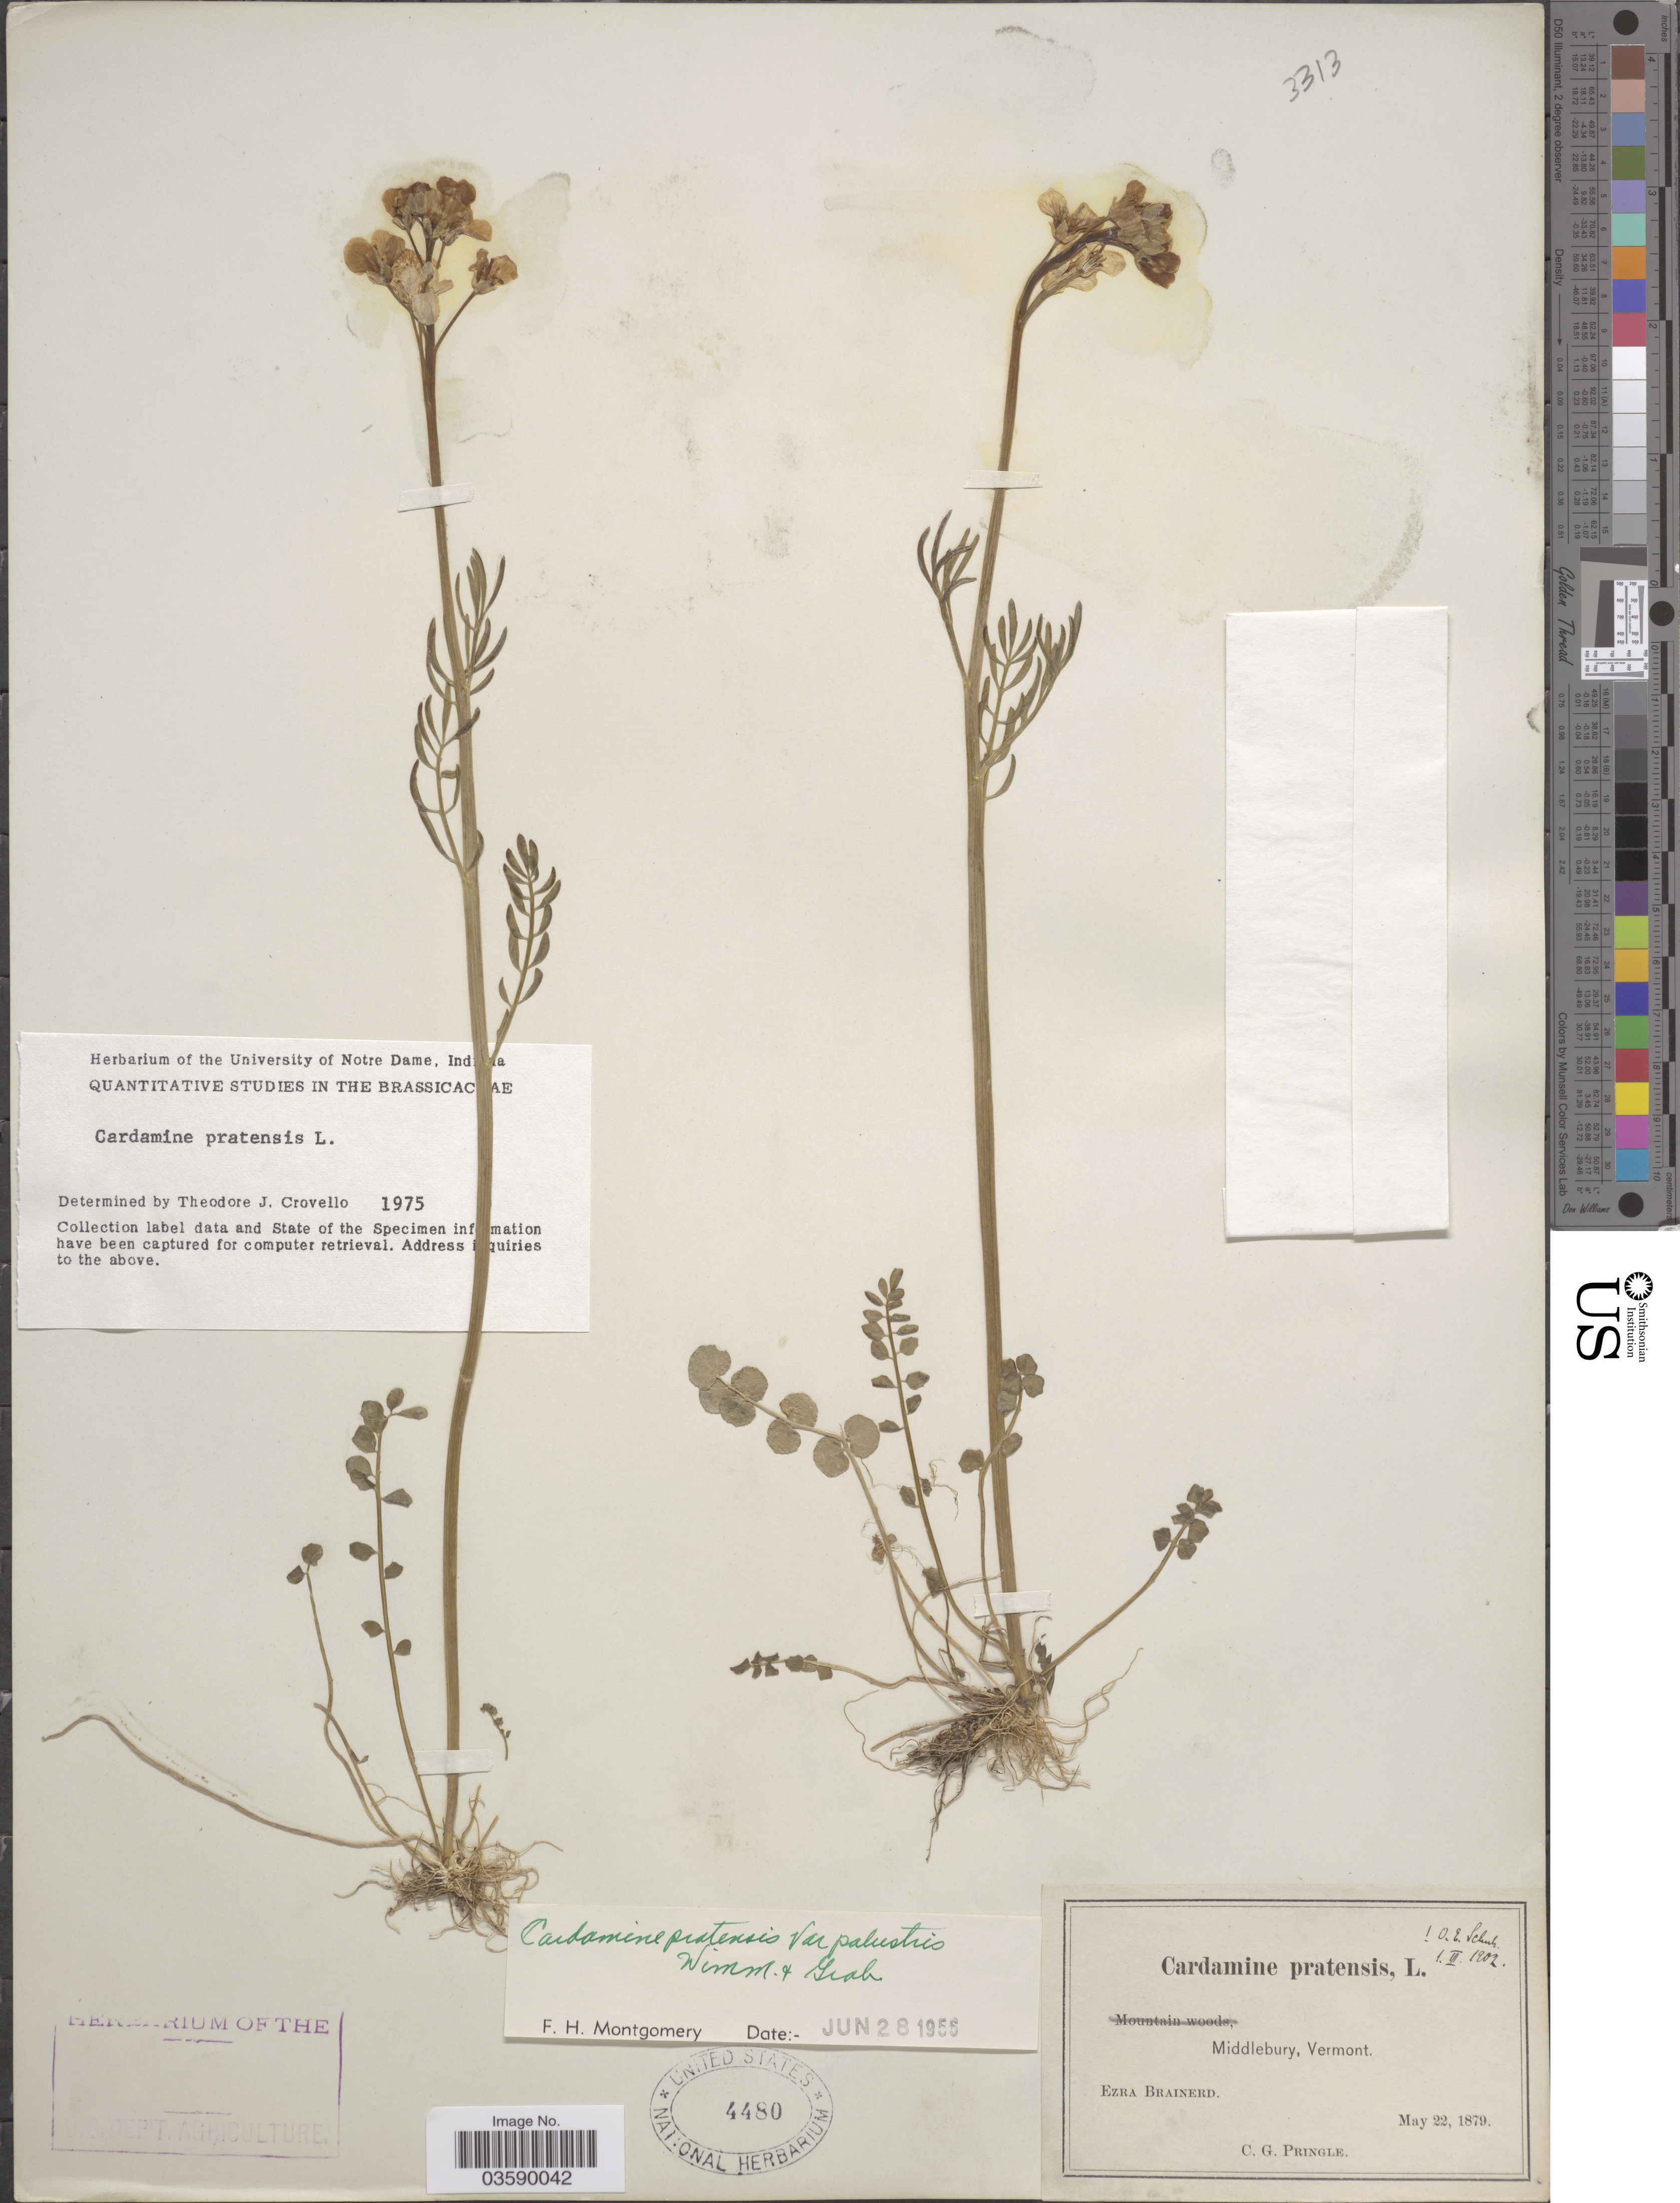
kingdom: Plantae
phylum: Tracheophyta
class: Magnoliopsida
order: Brassicales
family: Brassicaceae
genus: Cardamine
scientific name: Cardamine pratensis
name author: L.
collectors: E. Brainerd & C. G. Pringle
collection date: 1879-05-22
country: United States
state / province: Vermont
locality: Middlebury.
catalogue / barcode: US 4480